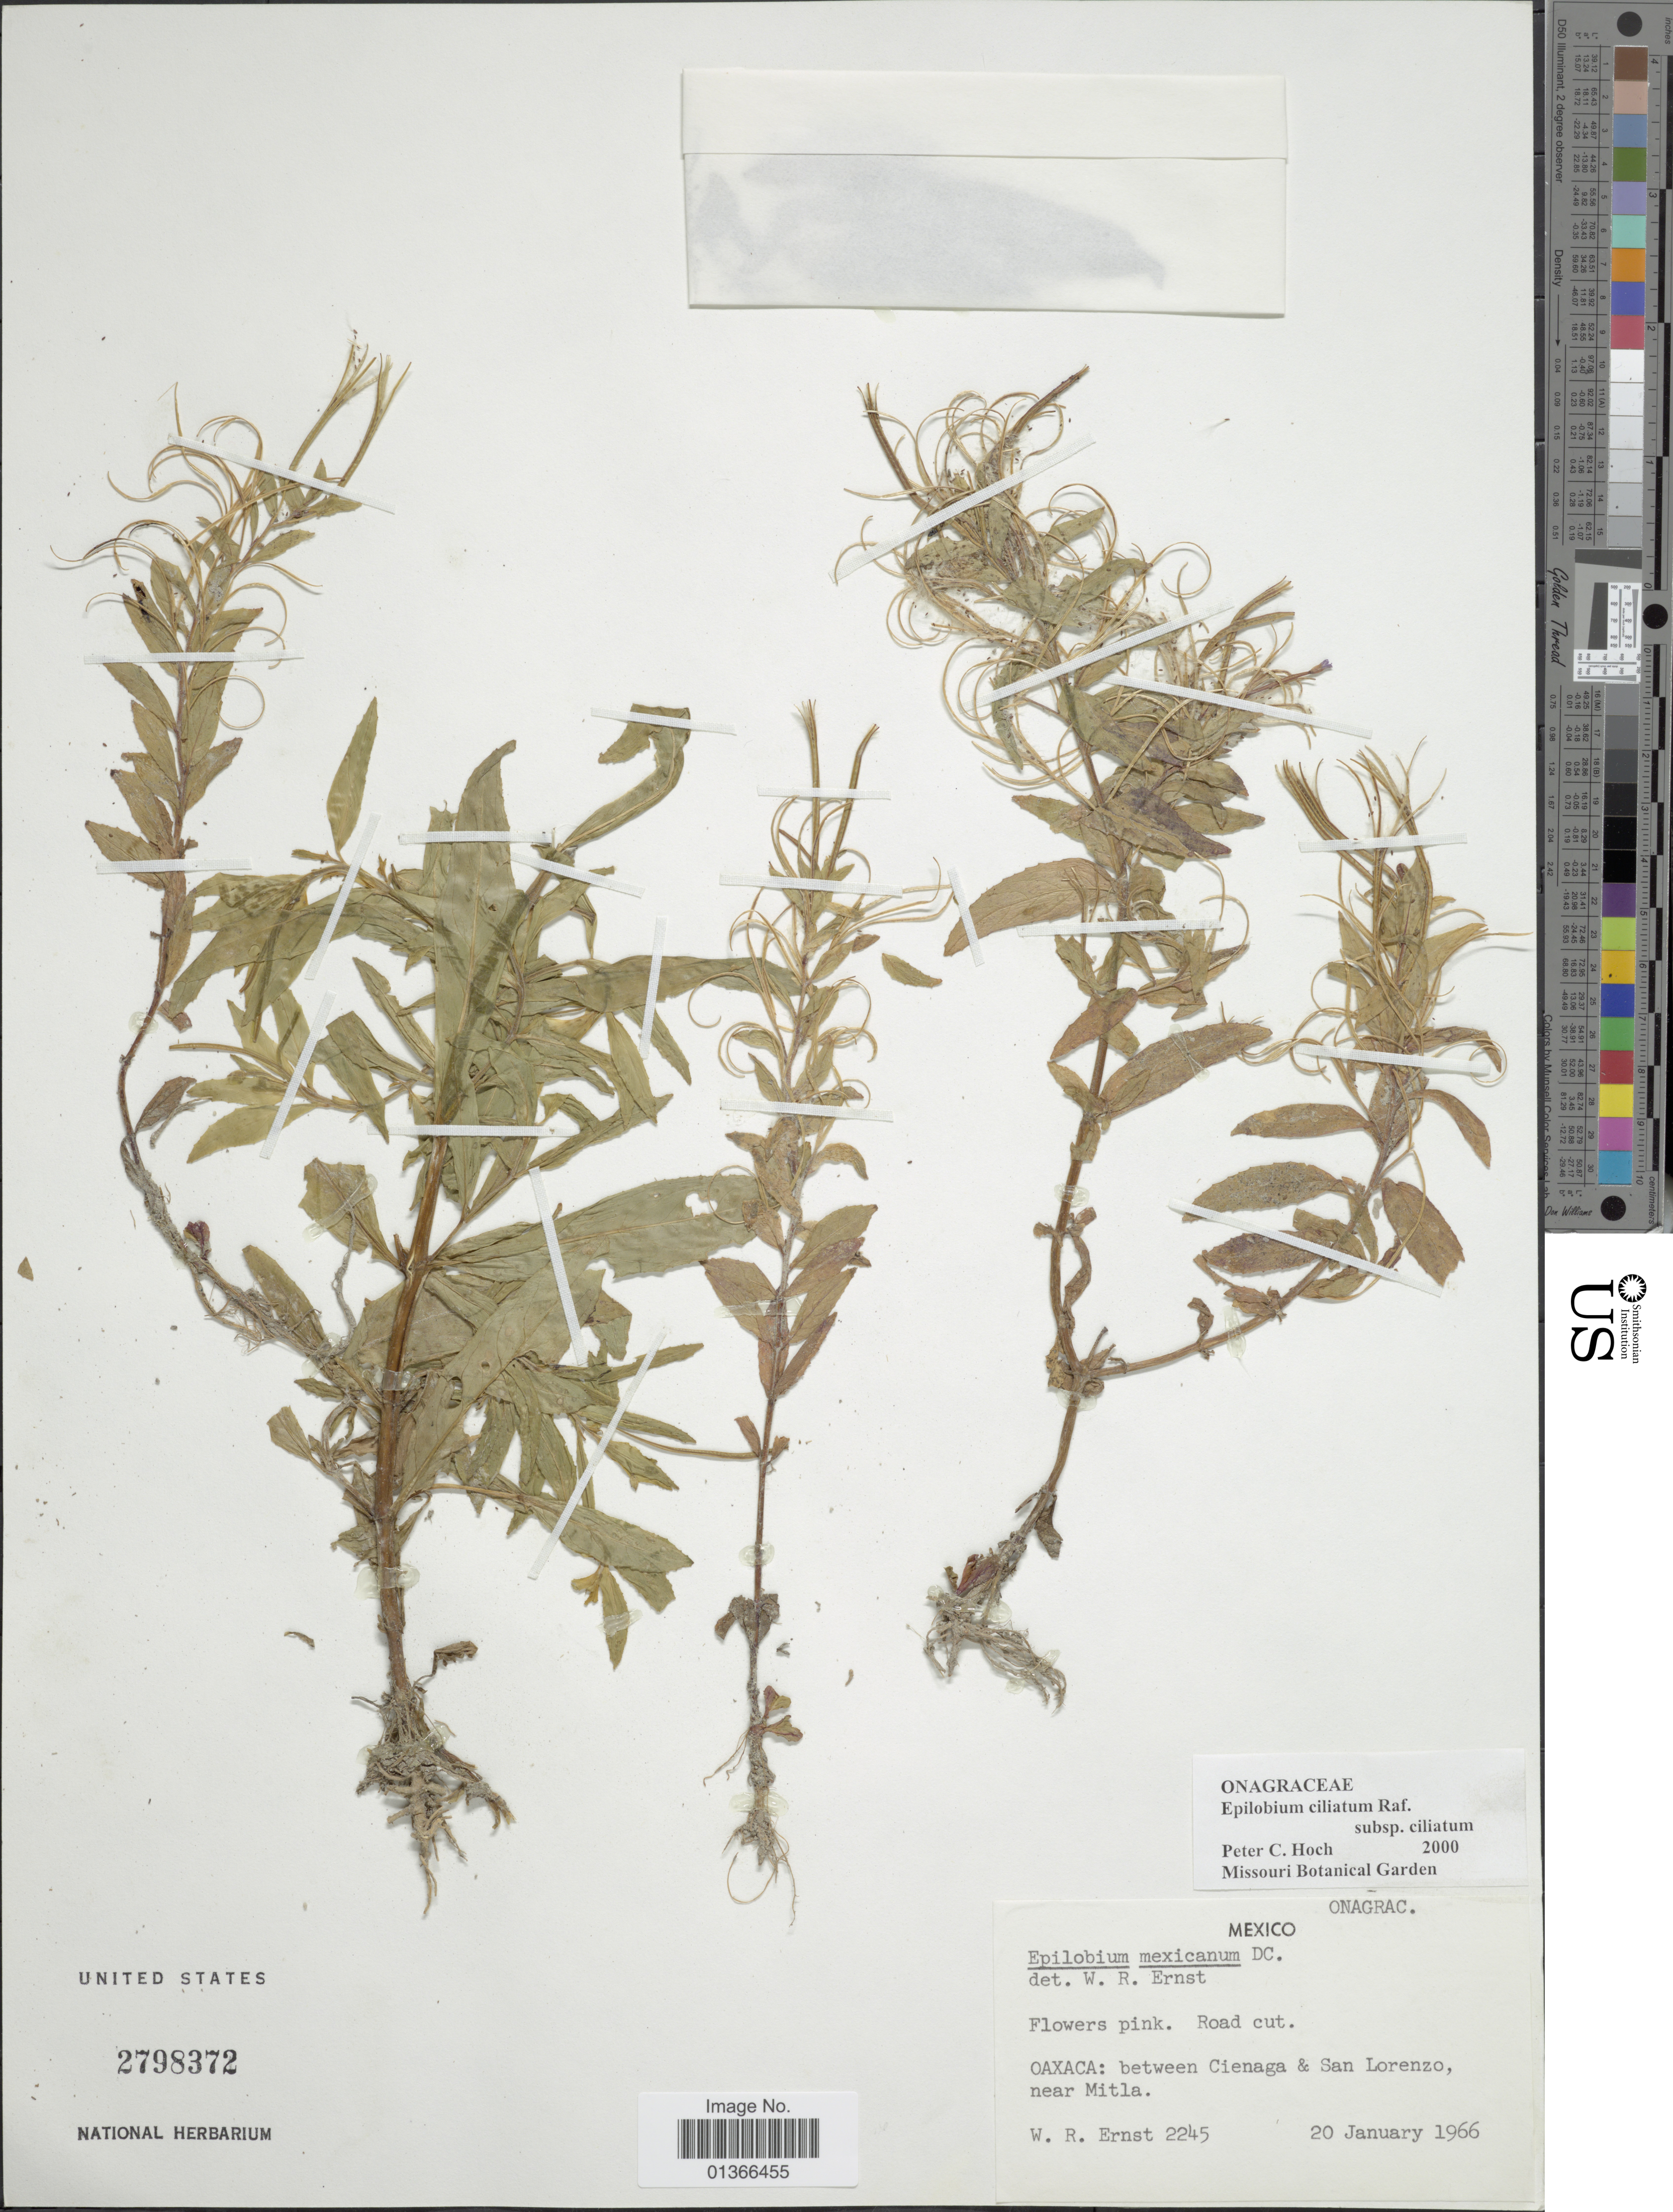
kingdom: Plantae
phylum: Tracheophyta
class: Magnoliopsida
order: Myrtales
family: Onagraceae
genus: Epilobium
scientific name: Epilobium ciliatum subsp. ciliatum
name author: Raf.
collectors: W. R. Ernst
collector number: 2245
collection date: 1966-01-20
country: Mexico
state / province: Oaxaca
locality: Between Cienaga & San Lorenzo, near Mitla.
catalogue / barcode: US 2798372